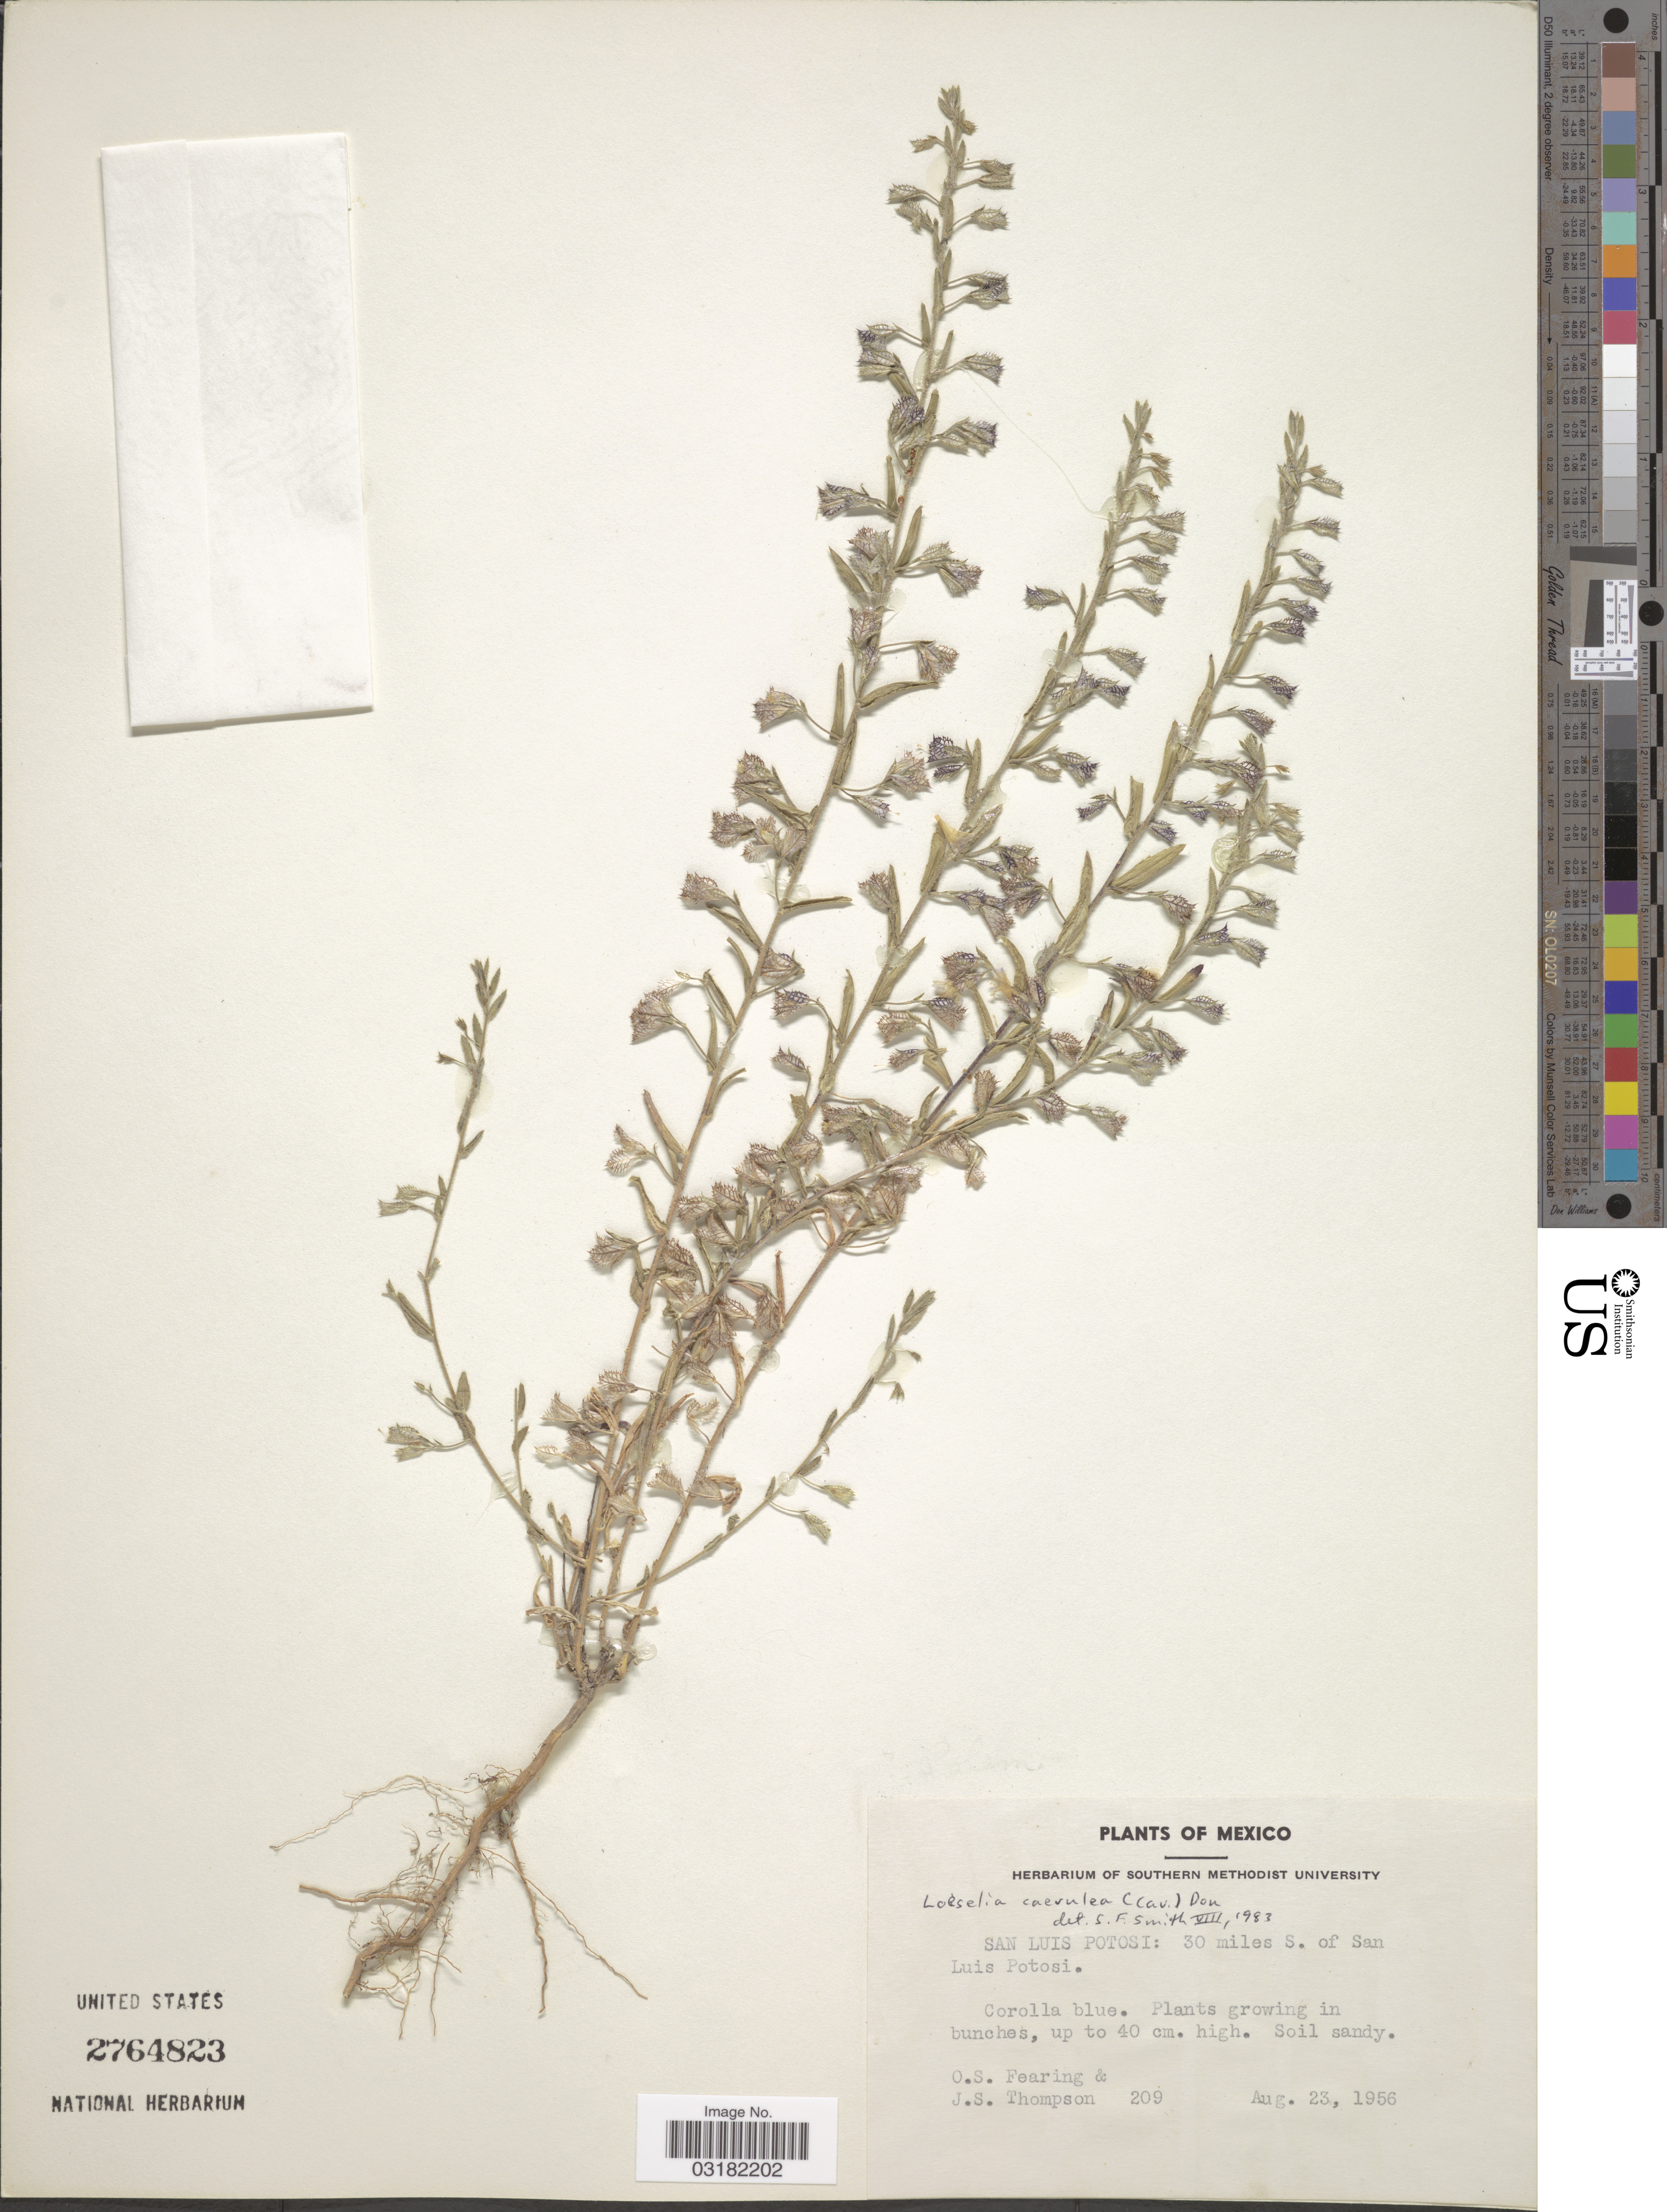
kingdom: Plantae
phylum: Tracheophyta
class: Magnoliopsida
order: Ericales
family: Polemoniaceae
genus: Loeselia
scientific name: Loeselia caerulea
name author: (Cav.) G. Don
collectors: O. S. Fearing & J. S. Thompson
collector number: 209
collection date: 1956-08-23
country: Mexico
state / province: San Luis Potosí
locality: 30 miles S. of San Luis Potosi.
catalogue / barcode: US 2764823